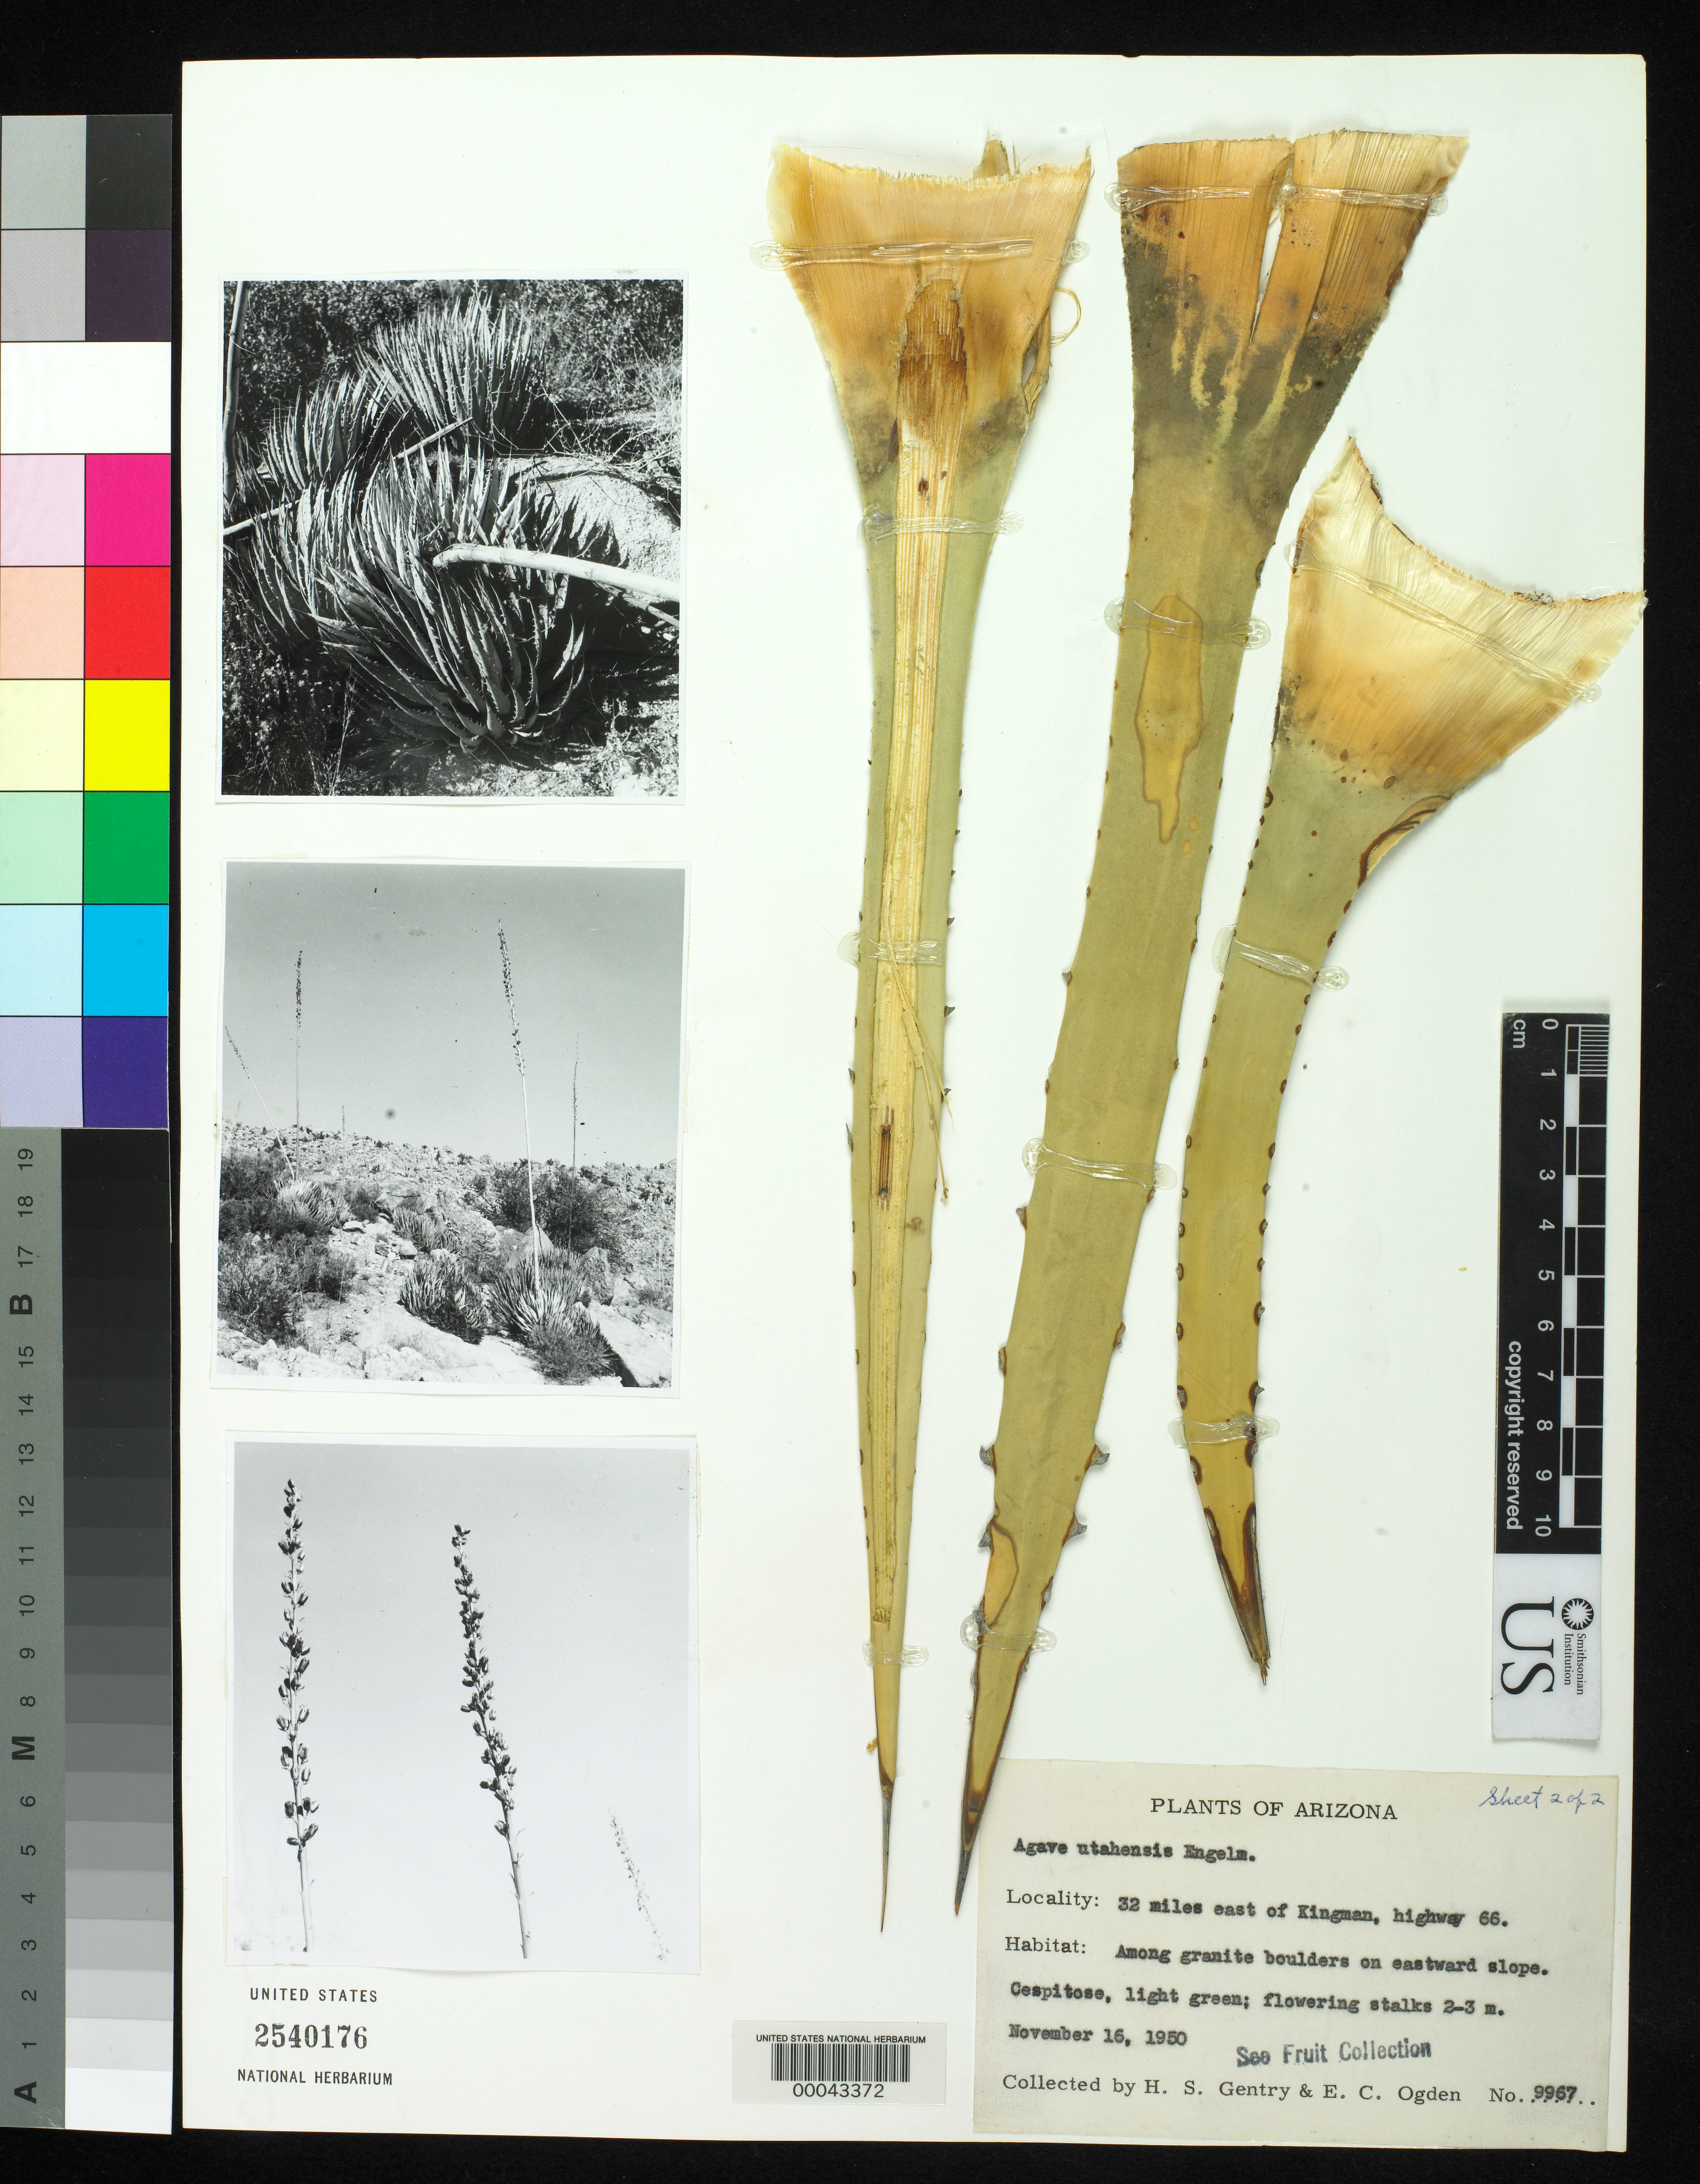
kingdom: Plantae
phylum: Tracheophyta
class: Liliopsida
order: Asparagales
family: Asparagaceae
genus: Agave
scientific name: Agave utahensis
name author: Engelm.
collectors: H. S. Gentry & E. C. Ogden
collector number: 9967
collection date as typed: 16 Nov 1950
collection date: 1950-11-16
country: United States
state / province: Arizona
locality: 32 mi e of kingman, highway 66.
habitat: Among granite boulders on eastward slope.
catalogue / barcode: US 2540176